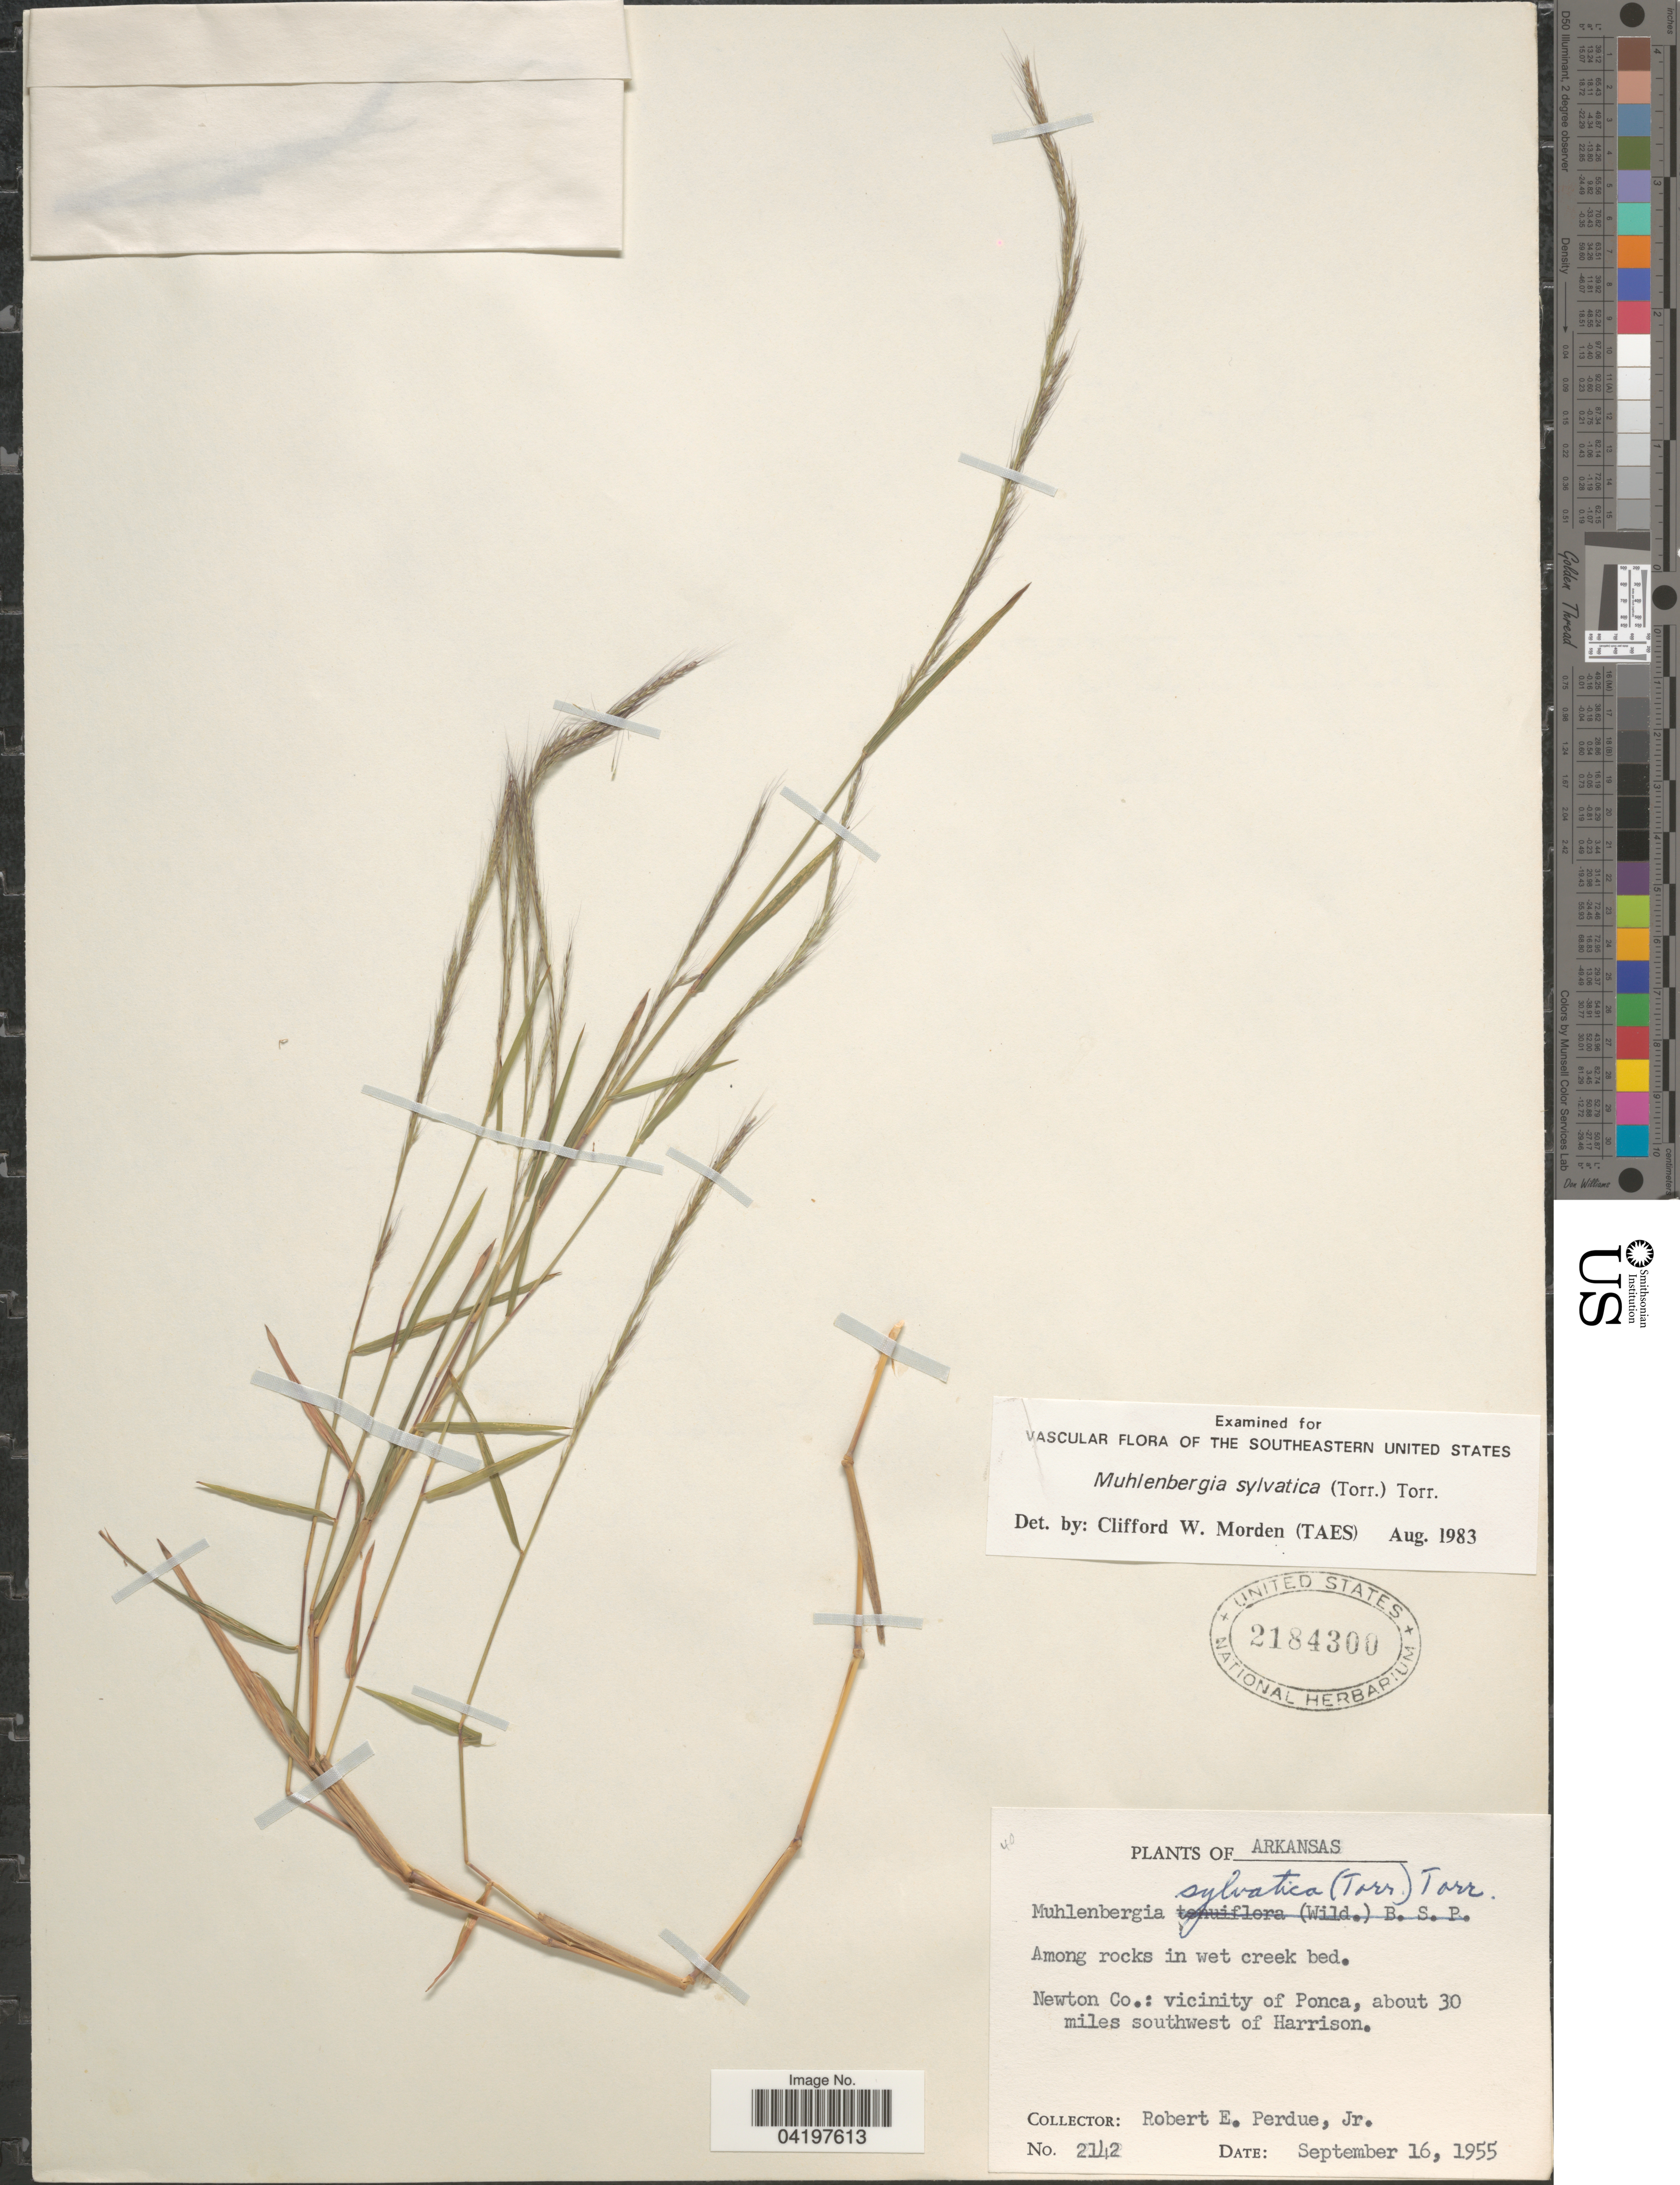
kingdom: Plantae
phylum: Tracheophyta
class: Liliopsida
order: Poales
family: Poaceae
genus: Muhlenbergia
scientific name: Muhlenbergia sylvatica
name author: (Torr.) Torr. ex A. Gray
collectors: R. E. Perdue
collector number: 2142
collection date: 1955-09-16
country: United States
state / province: Arkansas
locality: Newton Co.: vicinity of Ponca, about 30 miles southwest of Harrison.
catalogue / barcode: US 2184300